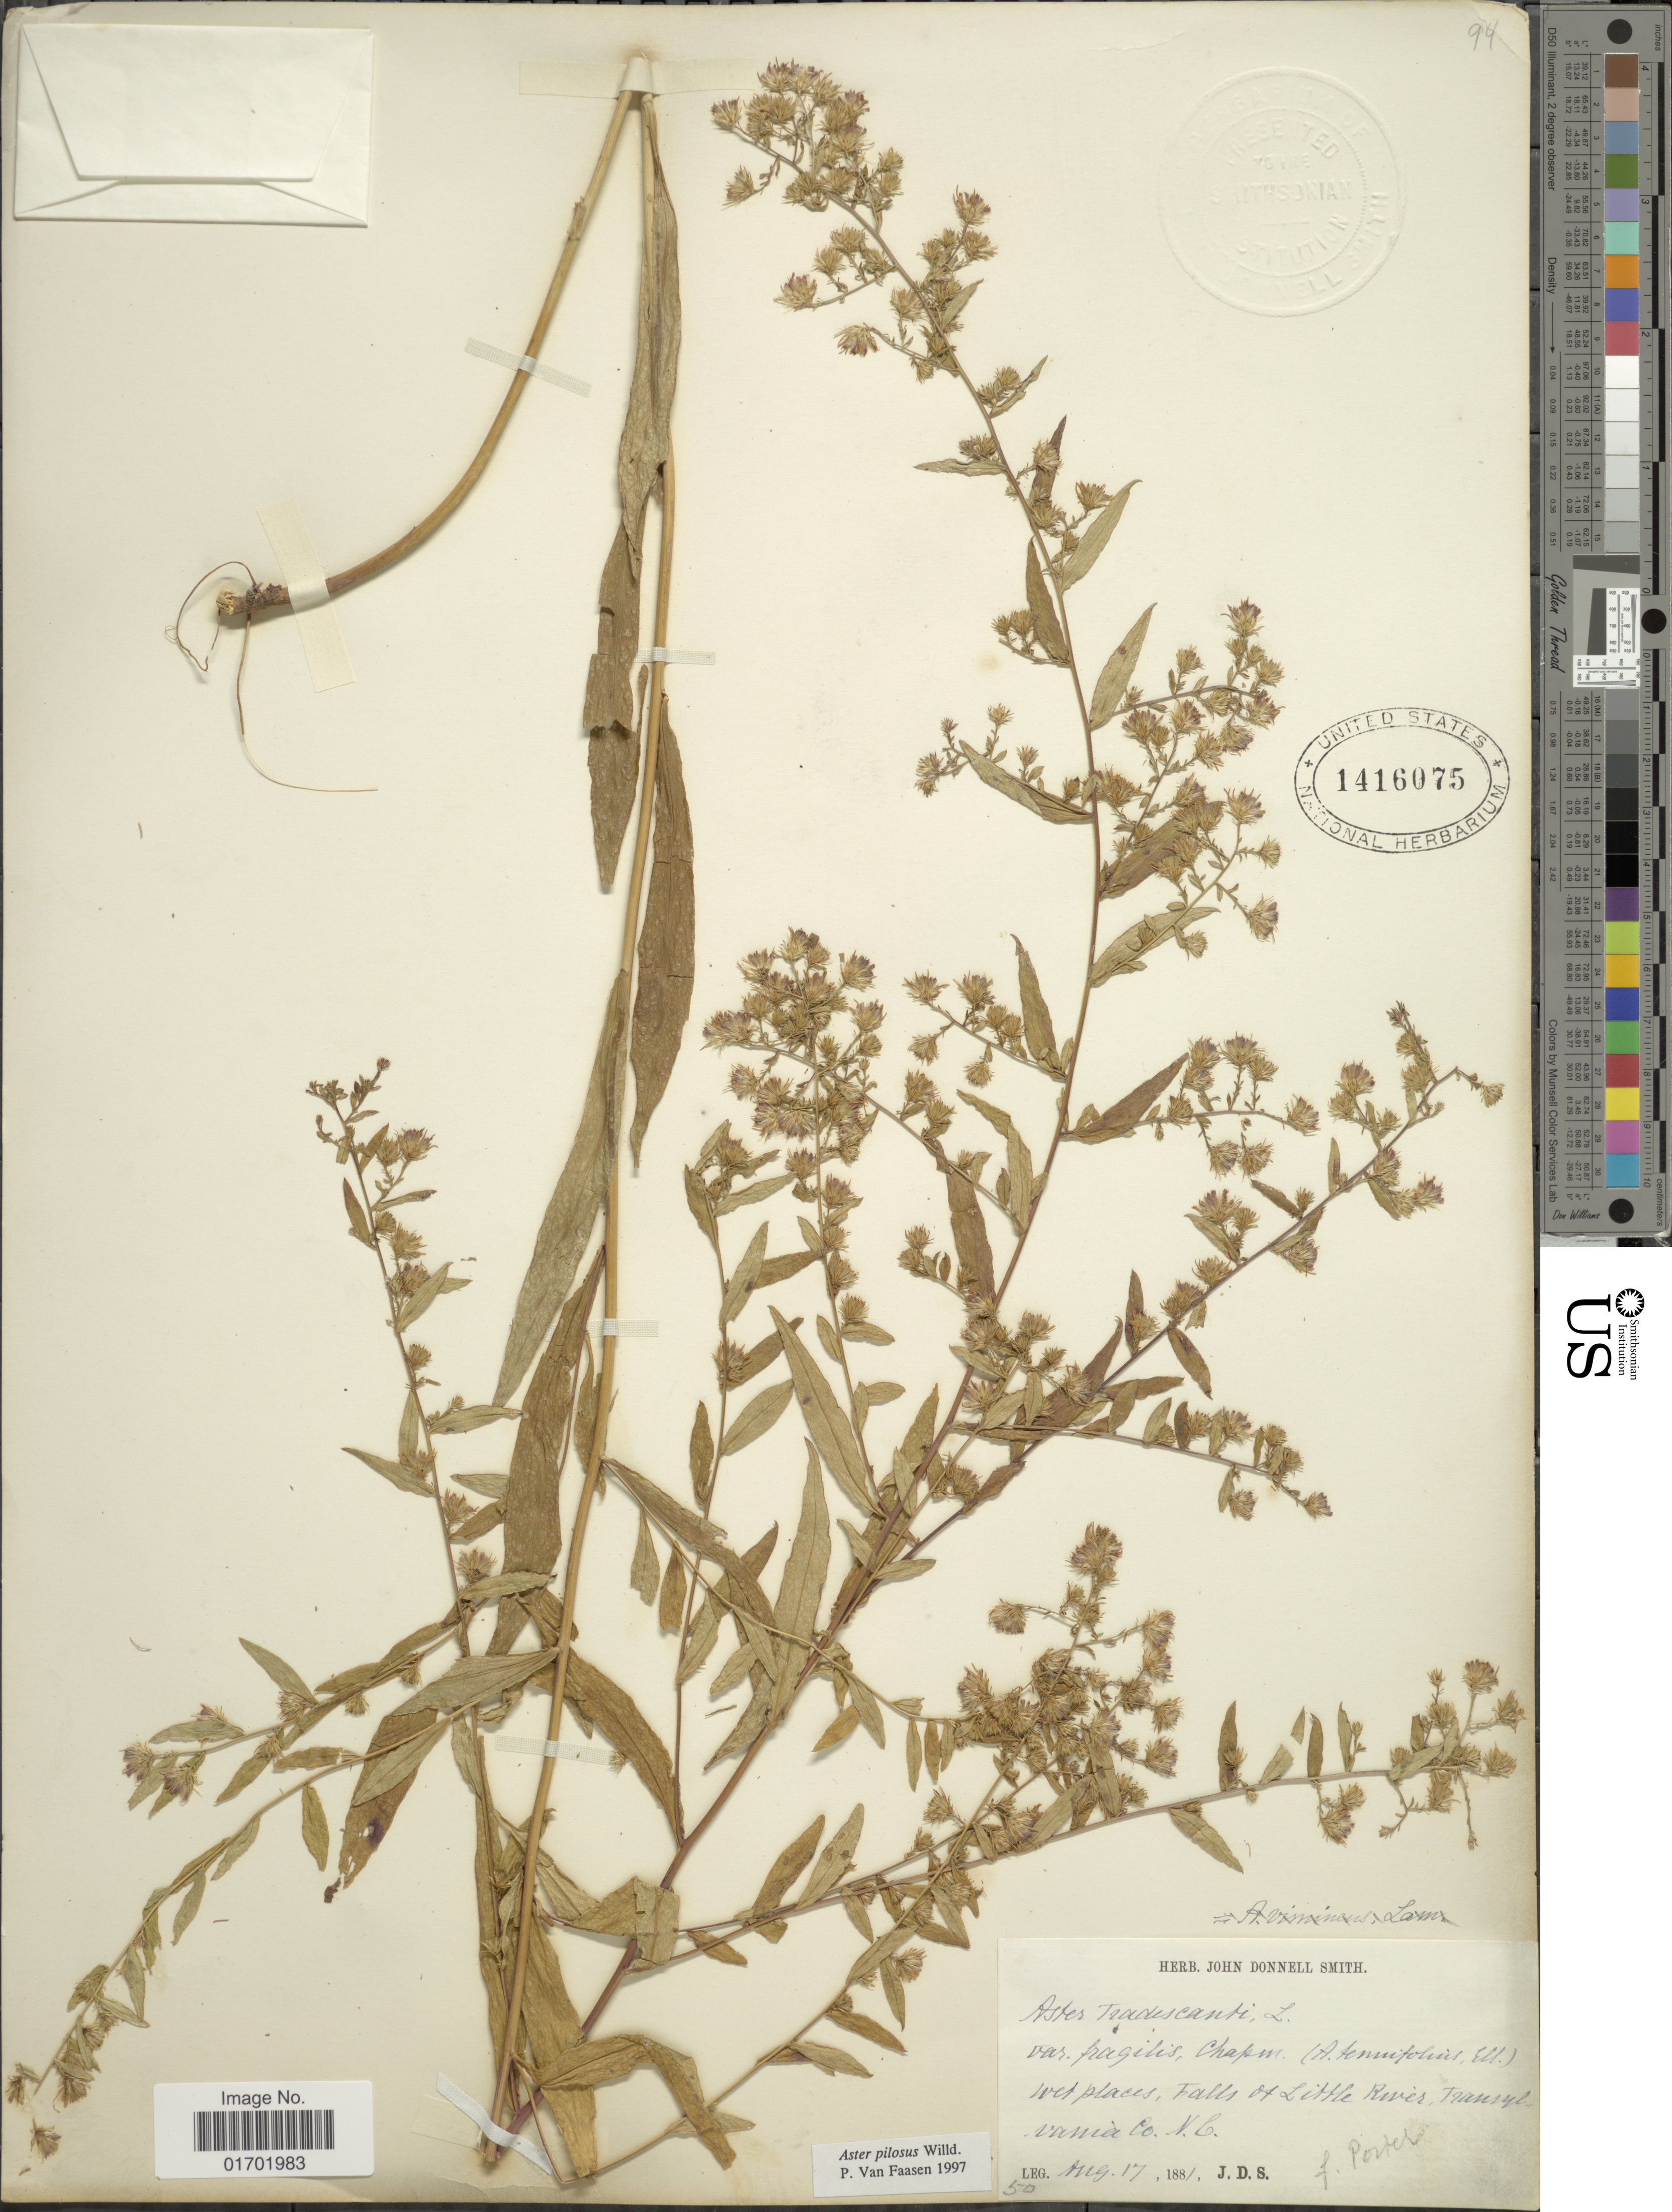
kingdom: Plantae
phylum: Tracheophyta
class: Magnoliopsida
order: Asterales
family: Asteraceae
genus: Symphyotrichum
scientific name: Symphyotrichum pilosum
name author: (Willd.) G.L. Nesom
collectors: J. Donnell Smith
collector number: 50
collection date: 1881-08-17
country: United States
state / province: North Carolina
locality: Falls of Little River, Transylvania Co., N. C.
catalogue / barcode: US 1416075